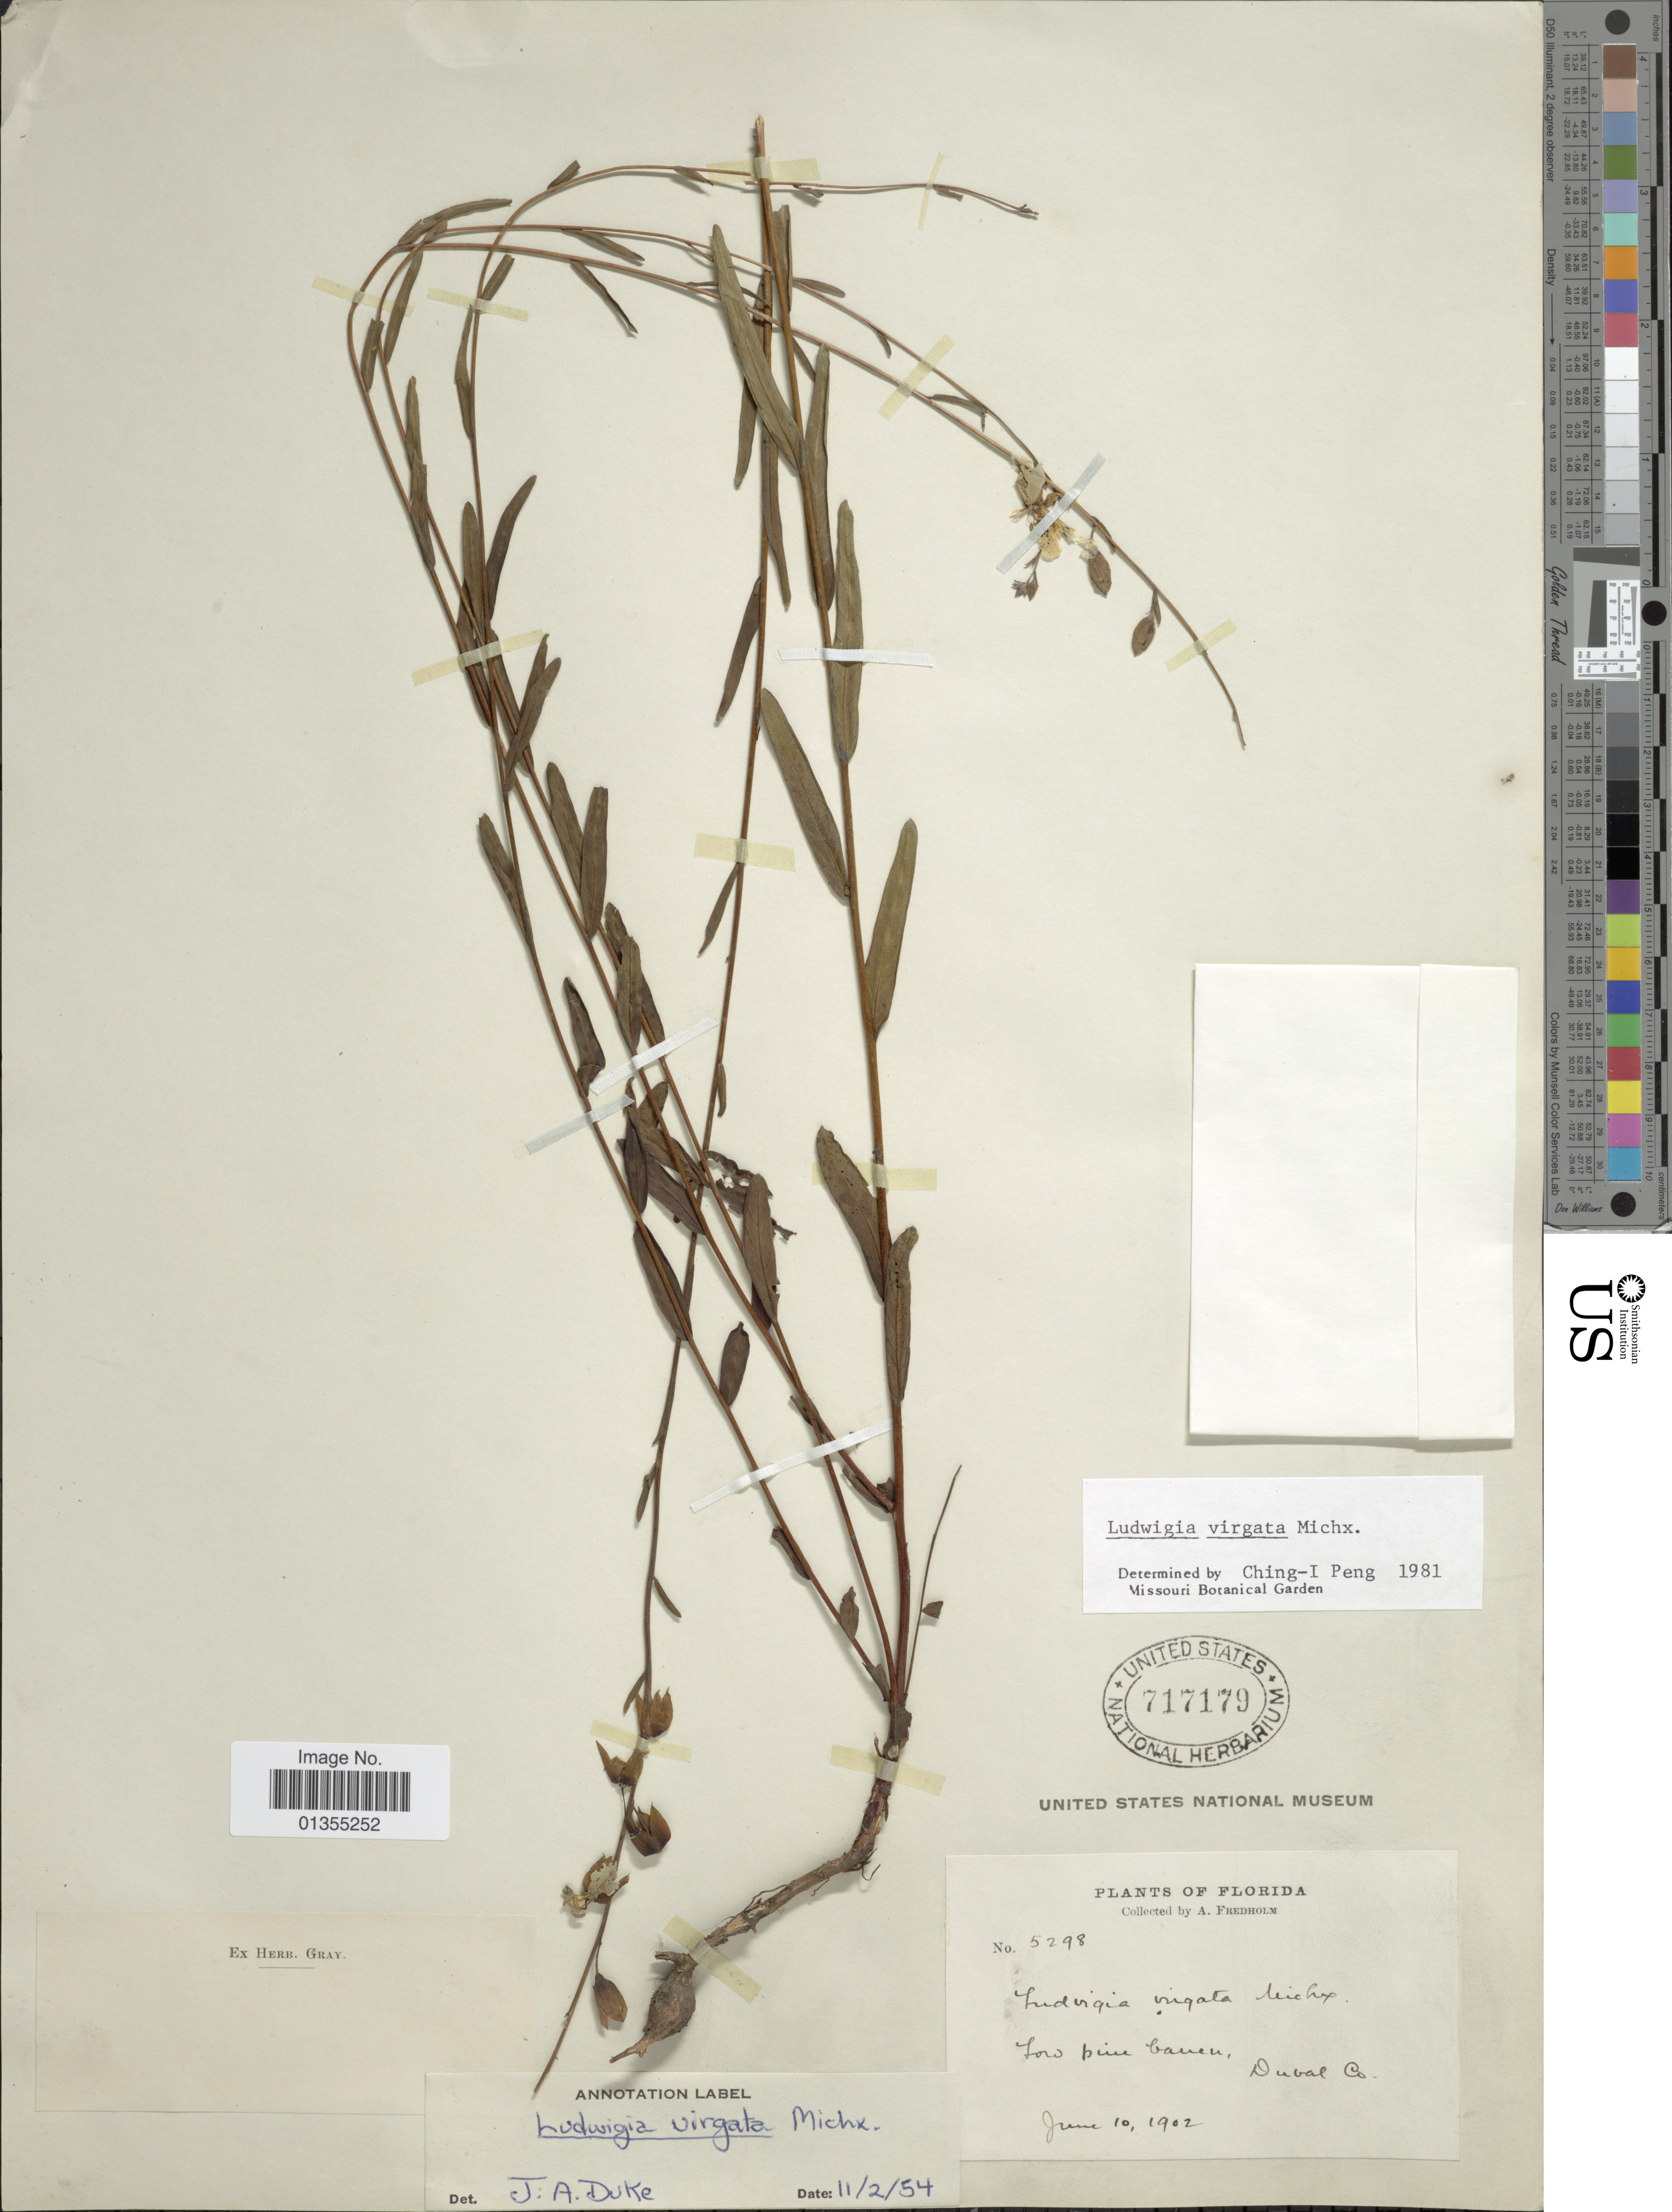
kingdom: Plantae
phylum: Tracheophyta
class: Magnoliopsida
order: Myrtales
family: Onagraceae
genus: Ludwigia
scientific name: Ludwigia virgata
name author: Michx.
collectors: A. Fredholm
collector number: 5298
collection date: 1902-06-10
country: United States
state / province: Florida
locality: Low pine barren, Duval Co.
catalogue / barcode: US 717179